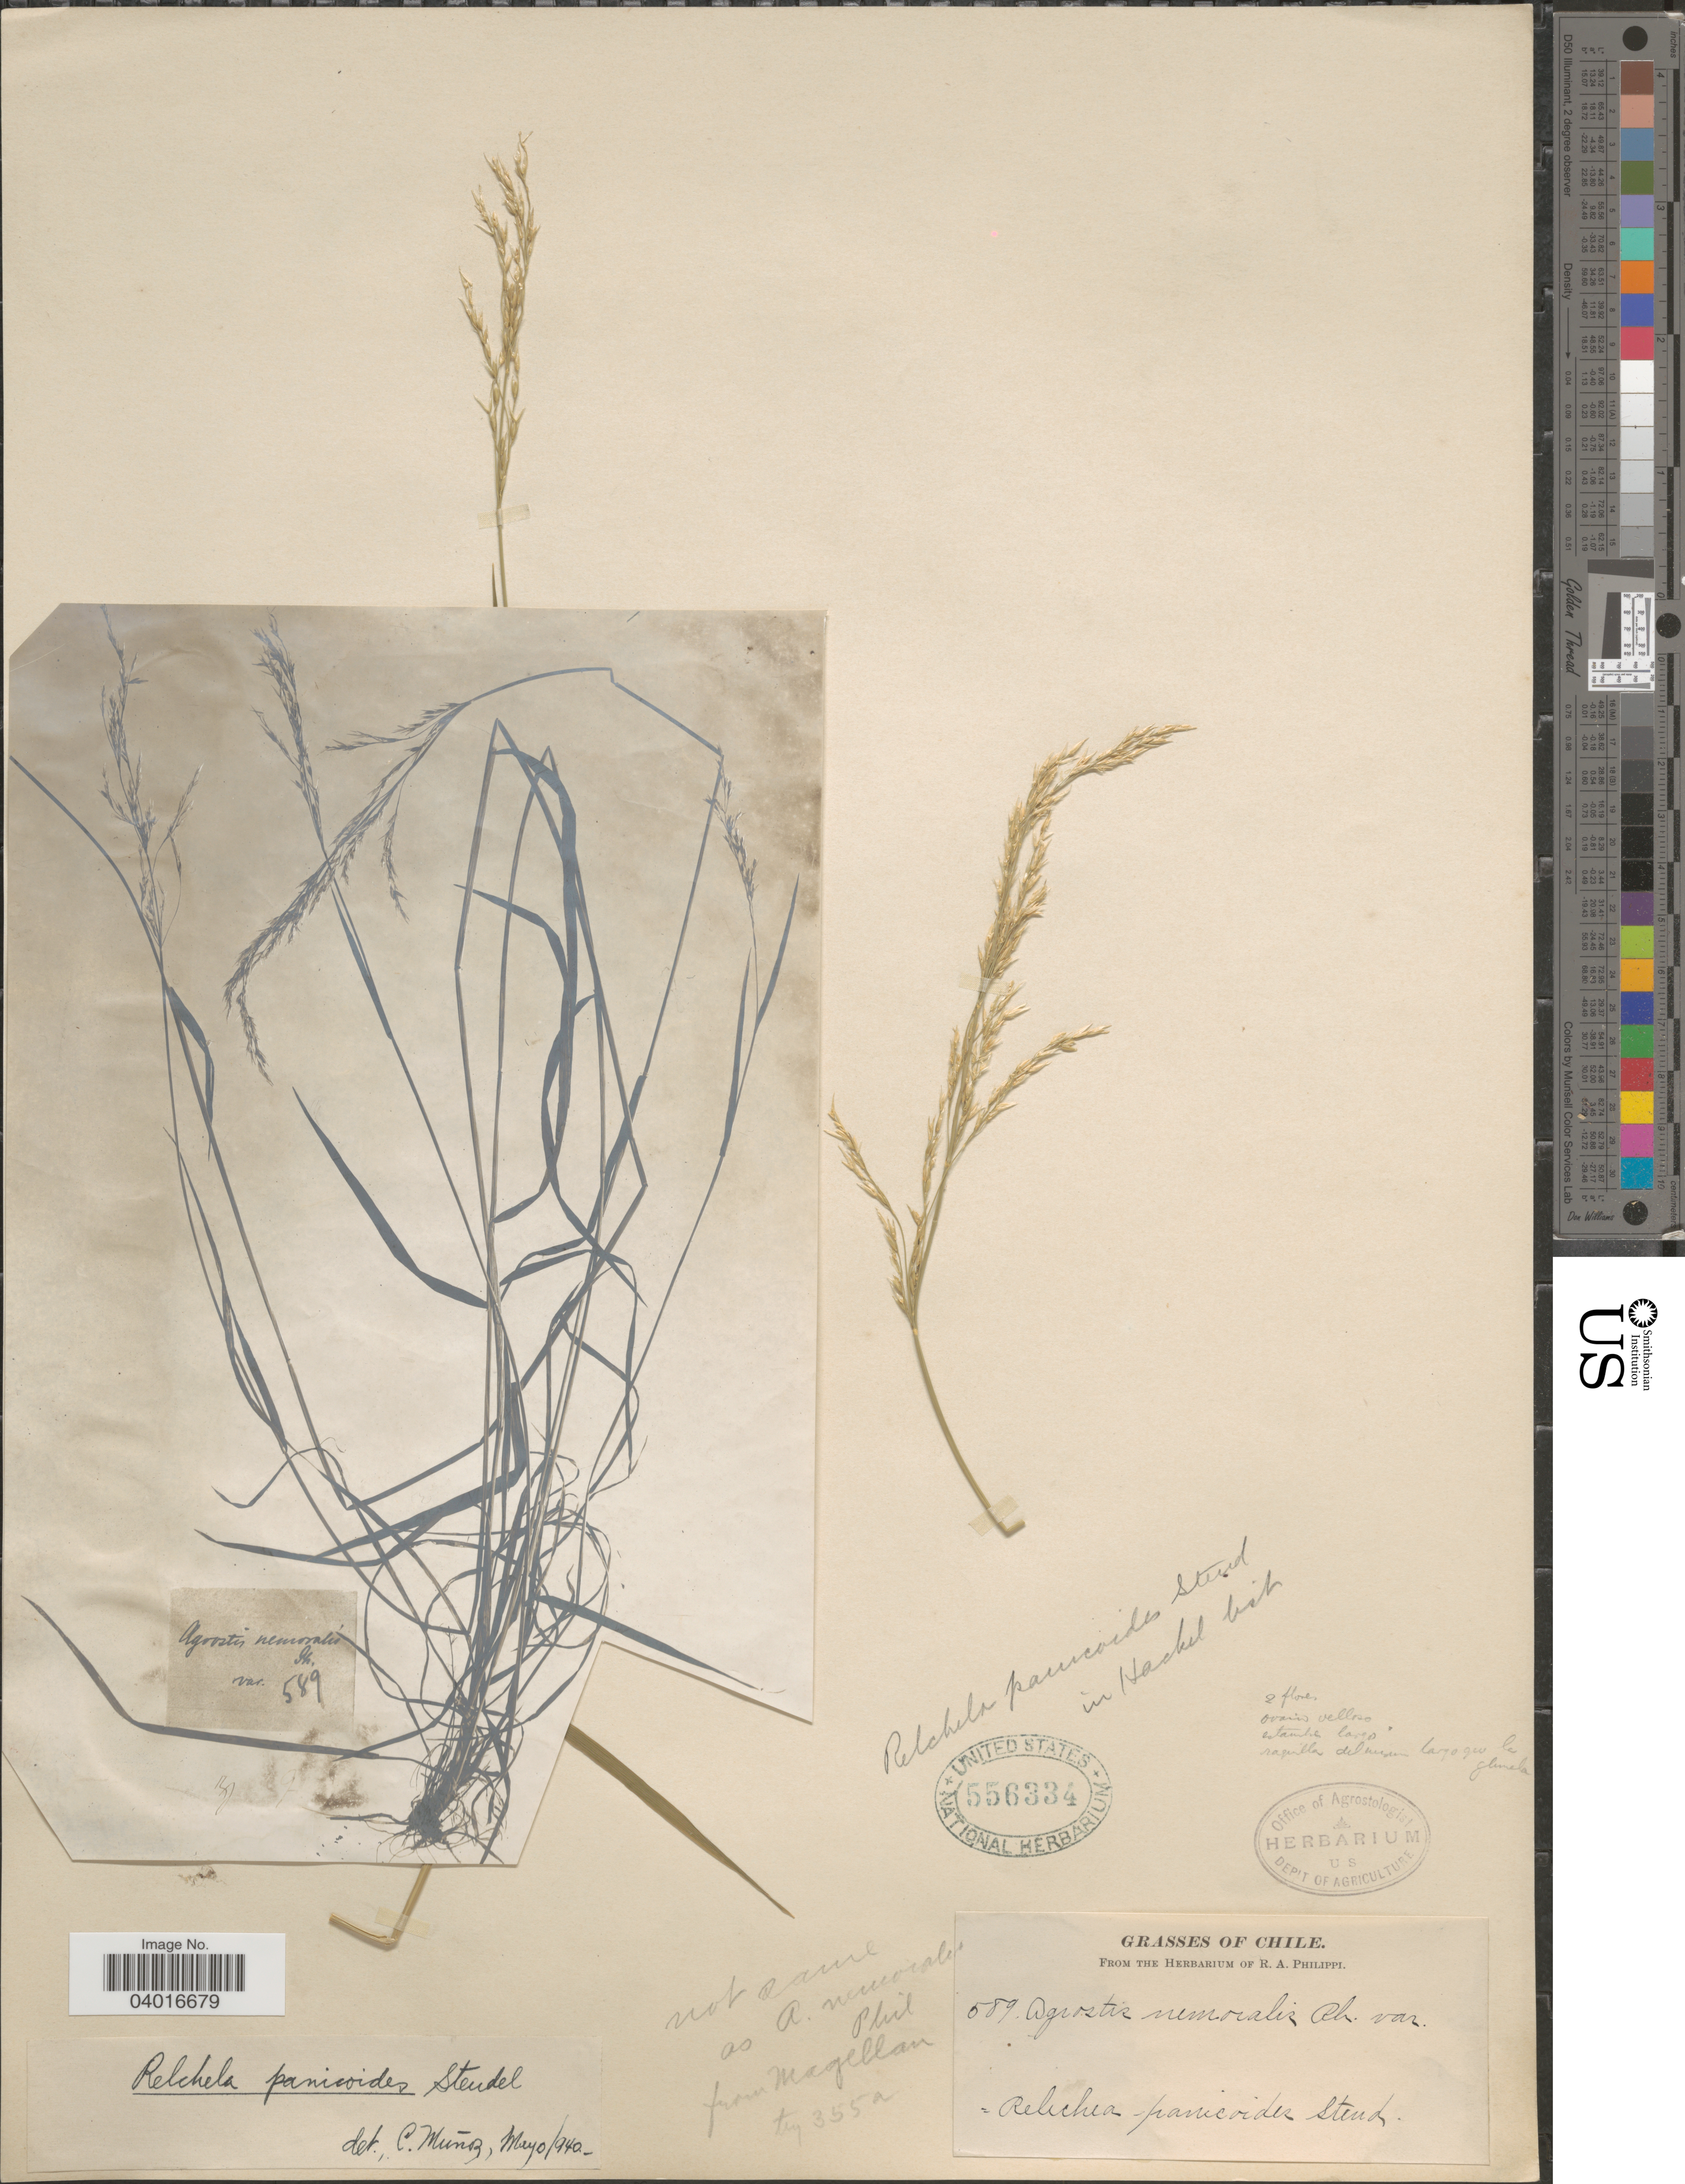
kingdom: Plantae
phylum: Tracheophyta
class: Liliopsida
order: Poales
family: Poaceae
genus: Relchela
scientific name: Relchela panicoides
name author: Steud.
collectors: ex. herb. R.A. Philippi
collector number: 589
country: Chile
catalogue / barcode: US 556334